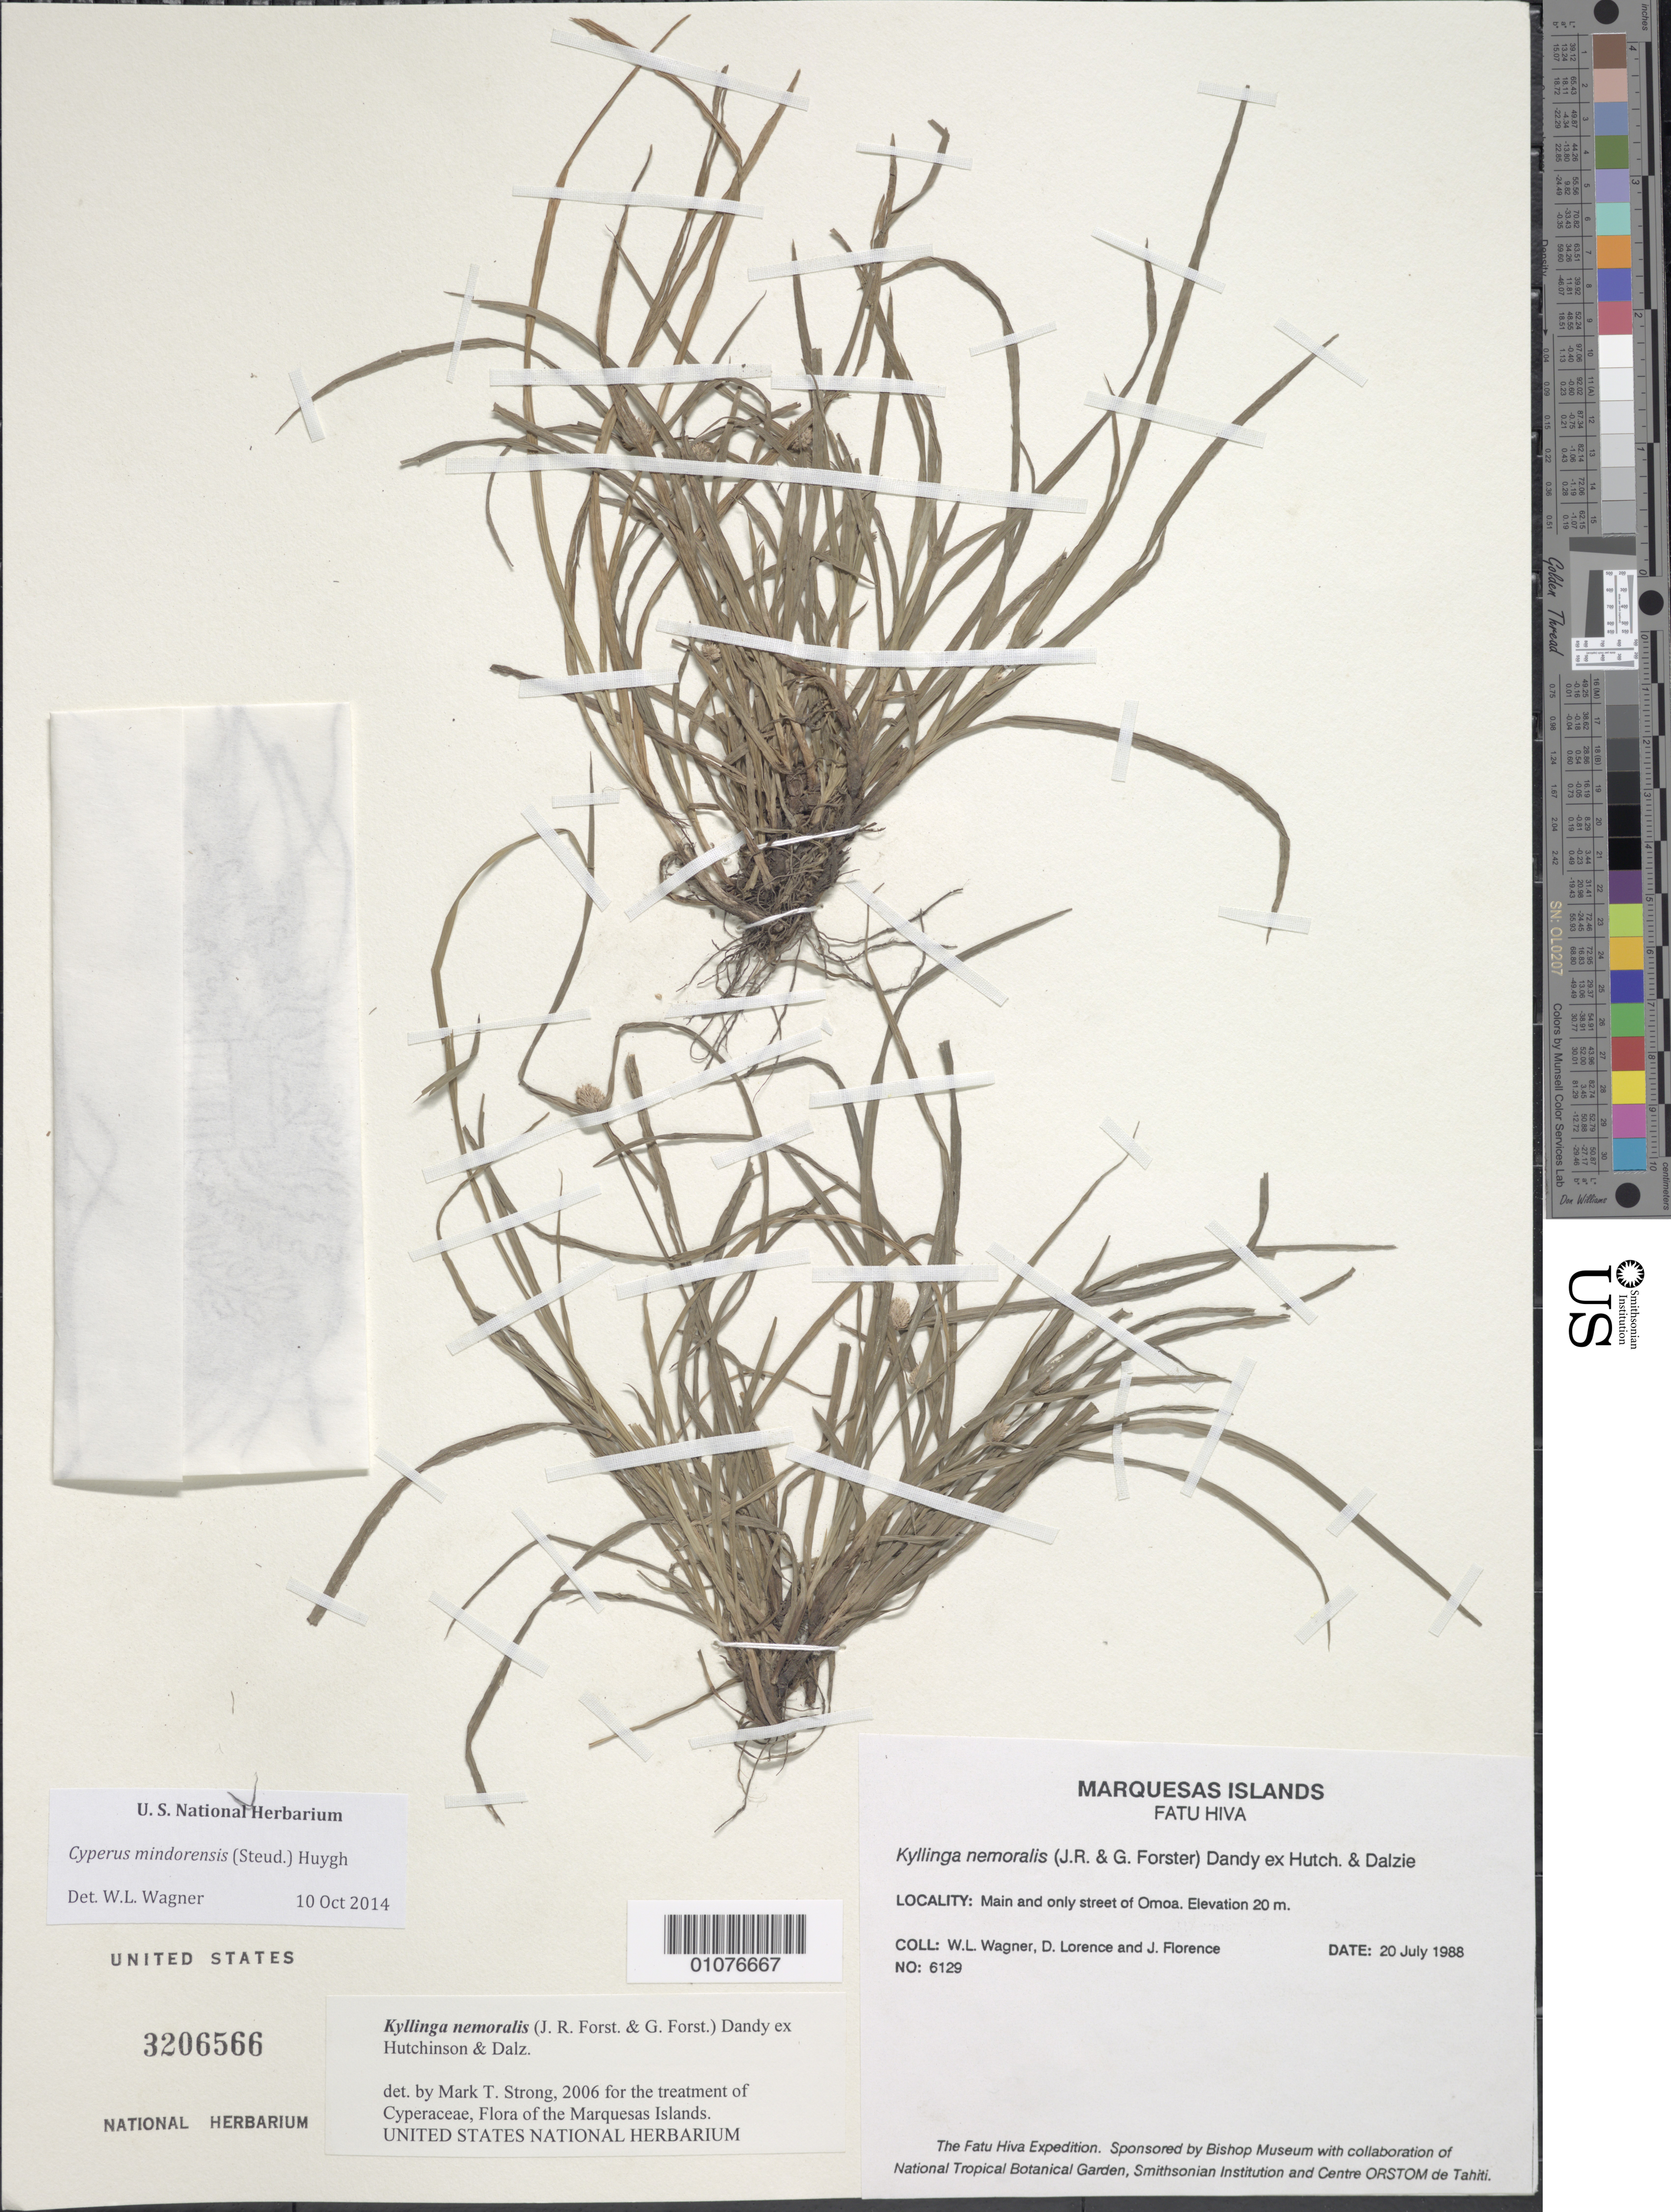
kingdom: Plantae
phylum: Tracheophyta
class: Liliopsida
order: Poales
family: Cyperaceae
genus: Cyperus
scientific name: Cyperus mindorensis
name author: (Steud.) Huygh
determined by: Lorence, David H., (PTBG), National Tropical Botanical Garden (UNITED STATES)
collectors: W. L. Wagner, D. Lorence & J. Florence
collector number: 6129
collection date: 1988-07-20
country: French Polynesia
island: Fatu Hiva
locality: main and only street of 'Omo'a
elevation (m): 20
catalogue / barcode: US 3206566